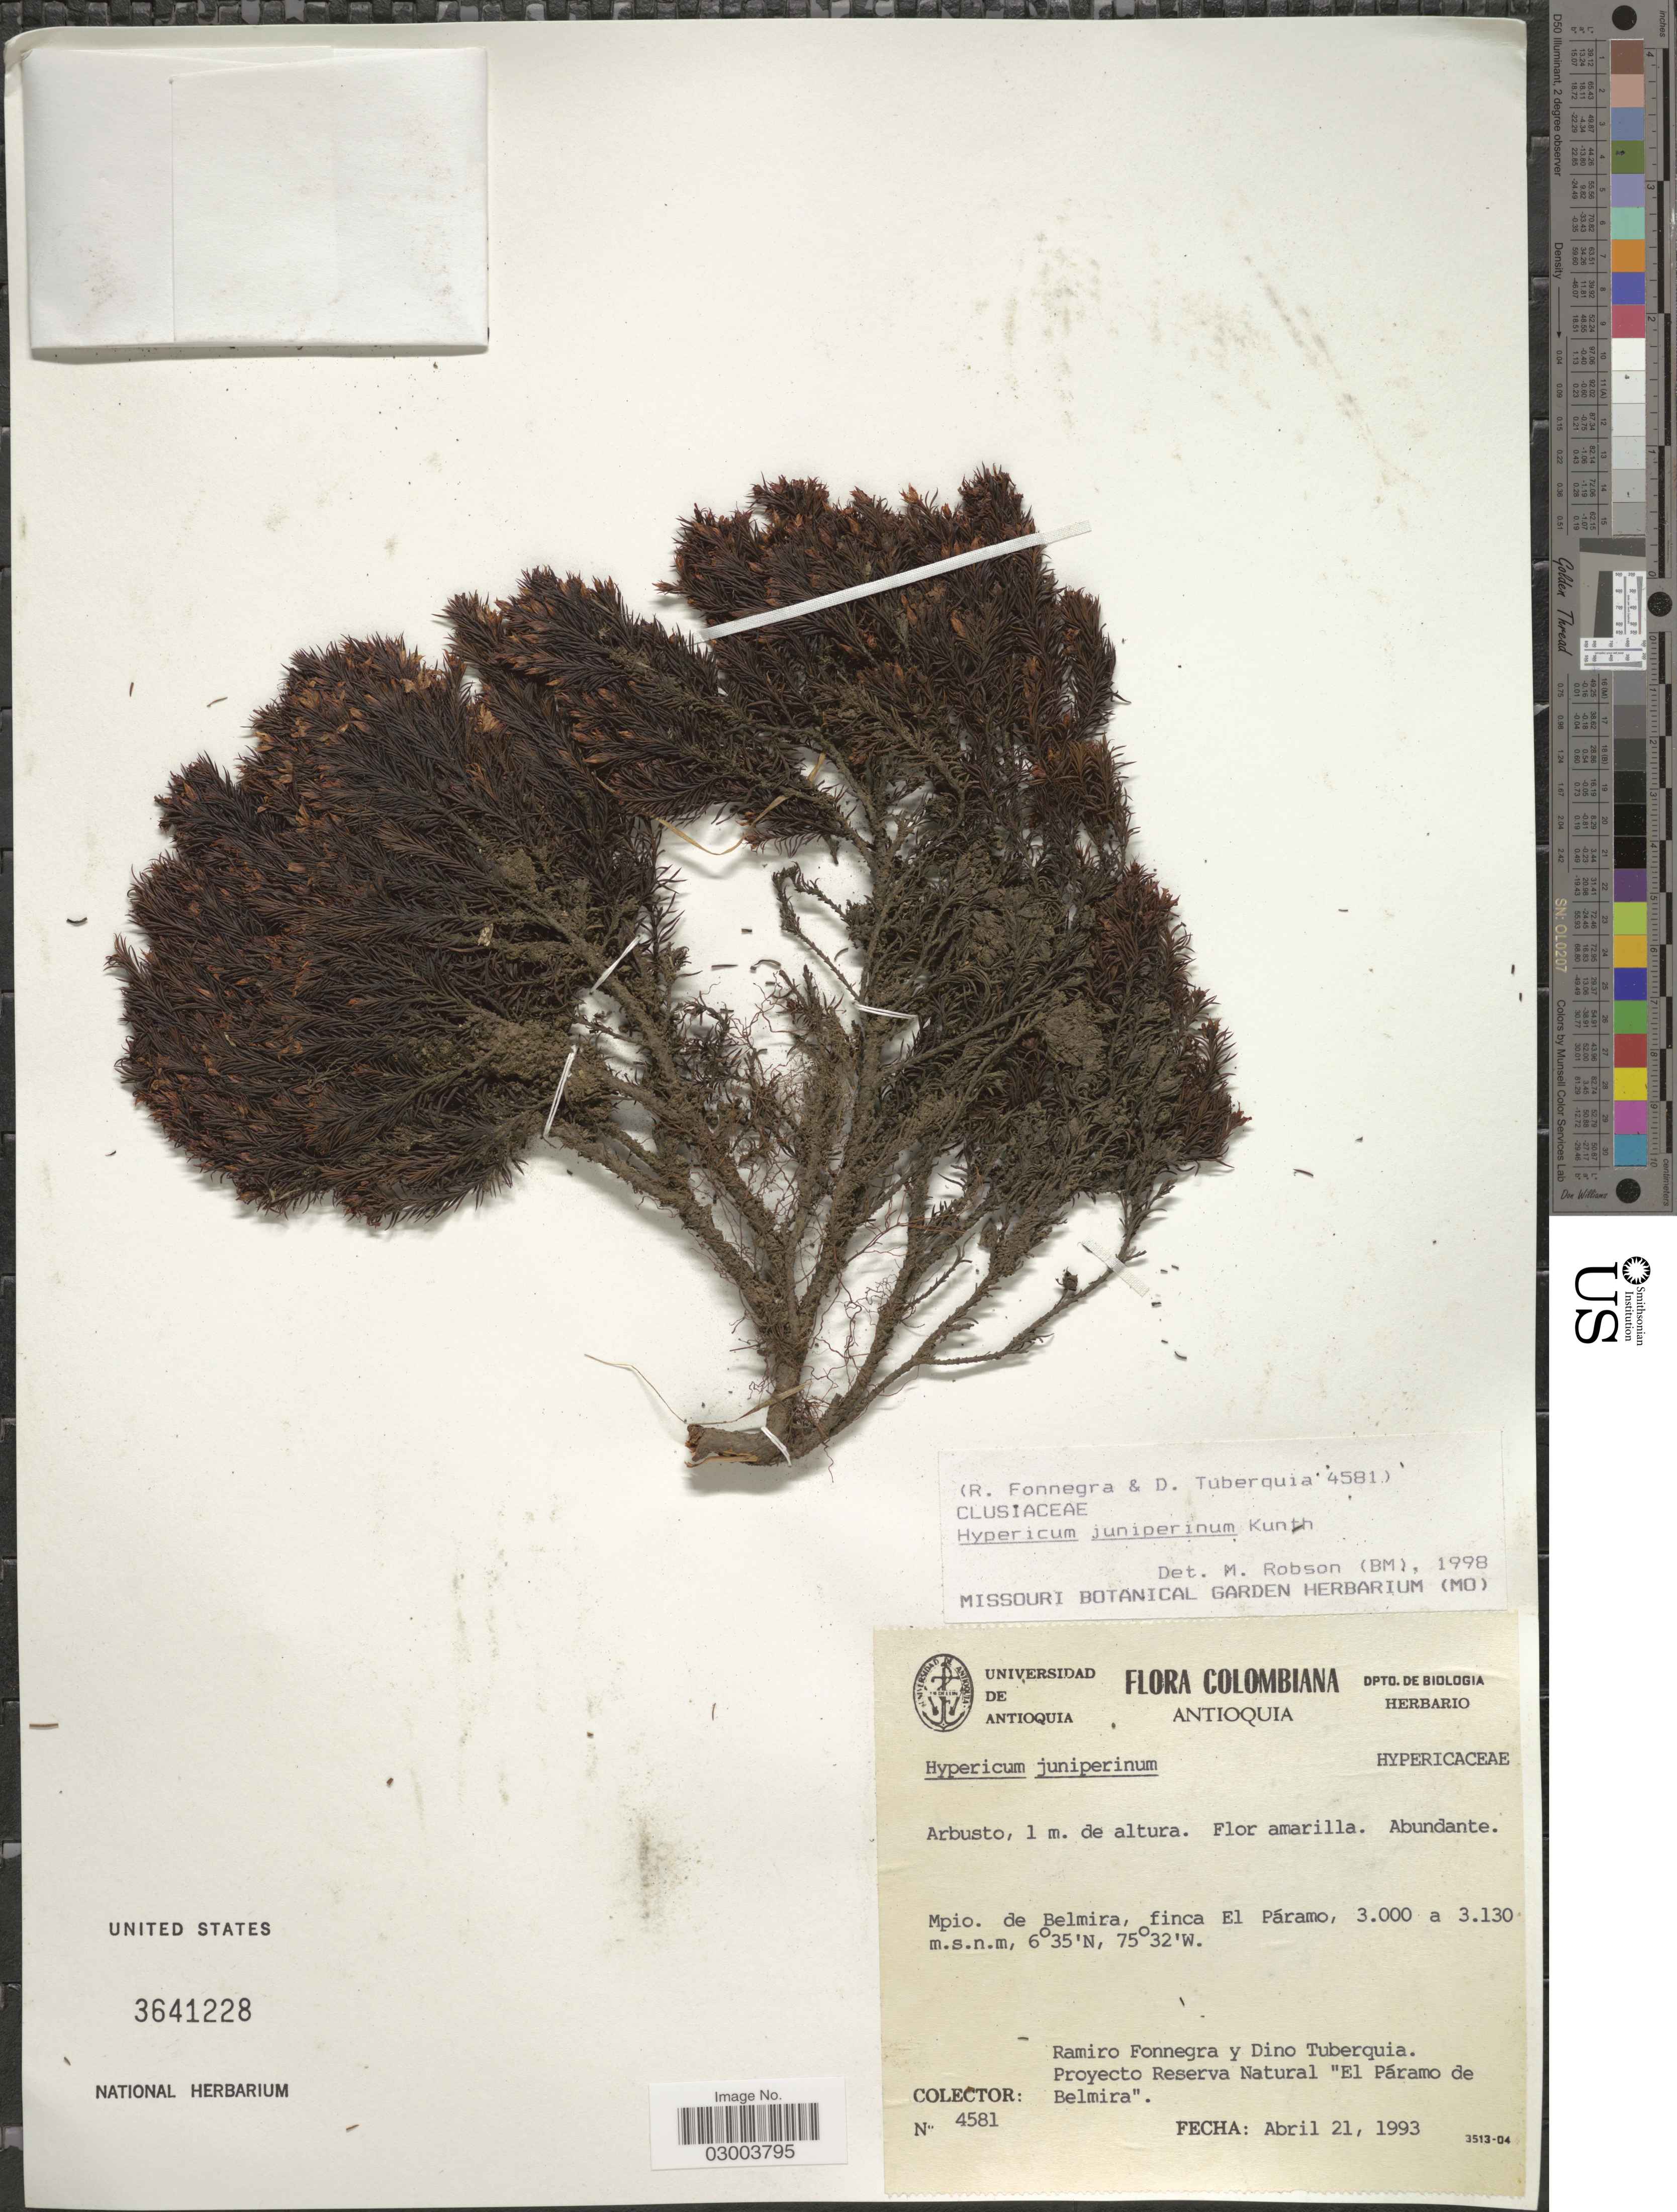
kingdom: Plantae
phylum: Tracheophyta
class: Magnoliopsida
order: Malpighiales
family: Hypericaceae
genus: Hypericum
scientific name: Hypericum juniperinum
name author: Kunth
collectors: R. Fonnegra & D. Tuberquia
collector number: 4581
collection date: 1993-04-21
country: Colombia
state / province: Antioquia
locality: Mpio. de Belmira, finca El Páramo.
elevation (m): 3000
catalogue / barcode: US 3641228